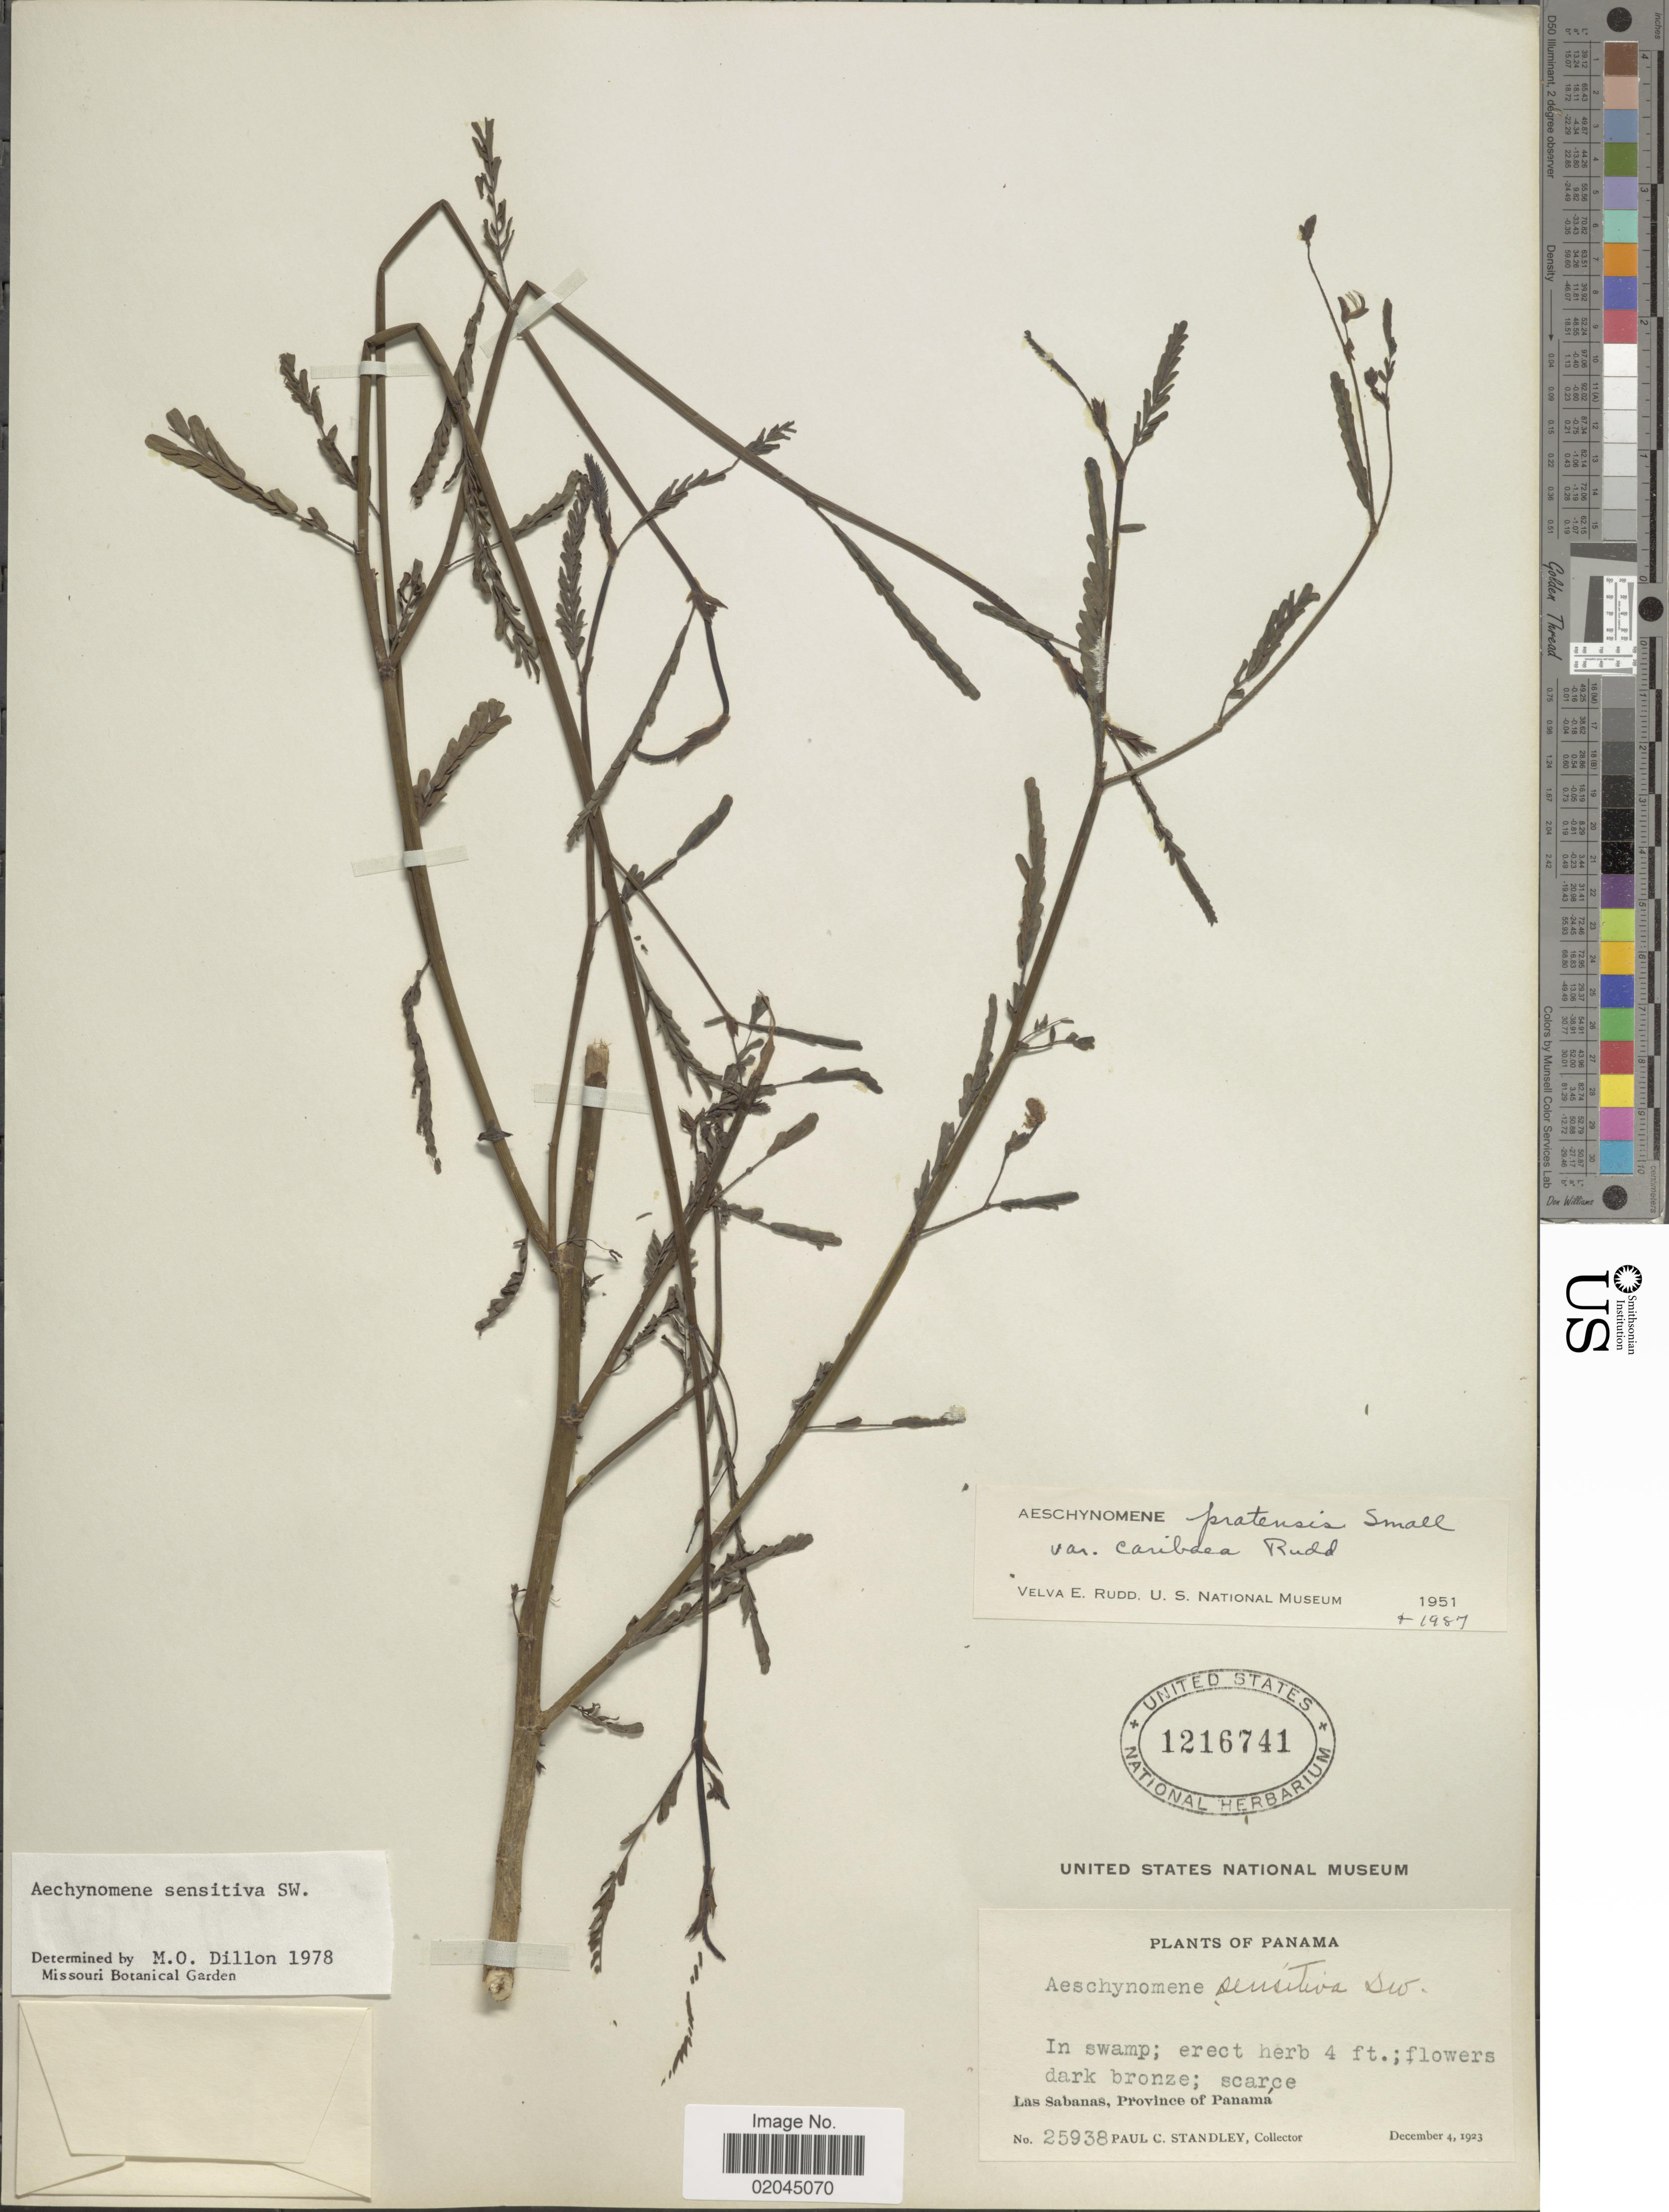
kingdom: Plantae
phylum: Tracheophyta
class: Magnoliopsida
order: Fabales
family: Fabaceae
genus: Aeschynomene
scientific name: Aeschynomene sensitiva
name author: Sw.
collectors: P. C. Standley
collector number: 25938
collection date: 1923-12-04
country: Panama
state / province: Panamá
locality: Las Sabanas, Province of Panama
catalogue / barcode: US 1216741